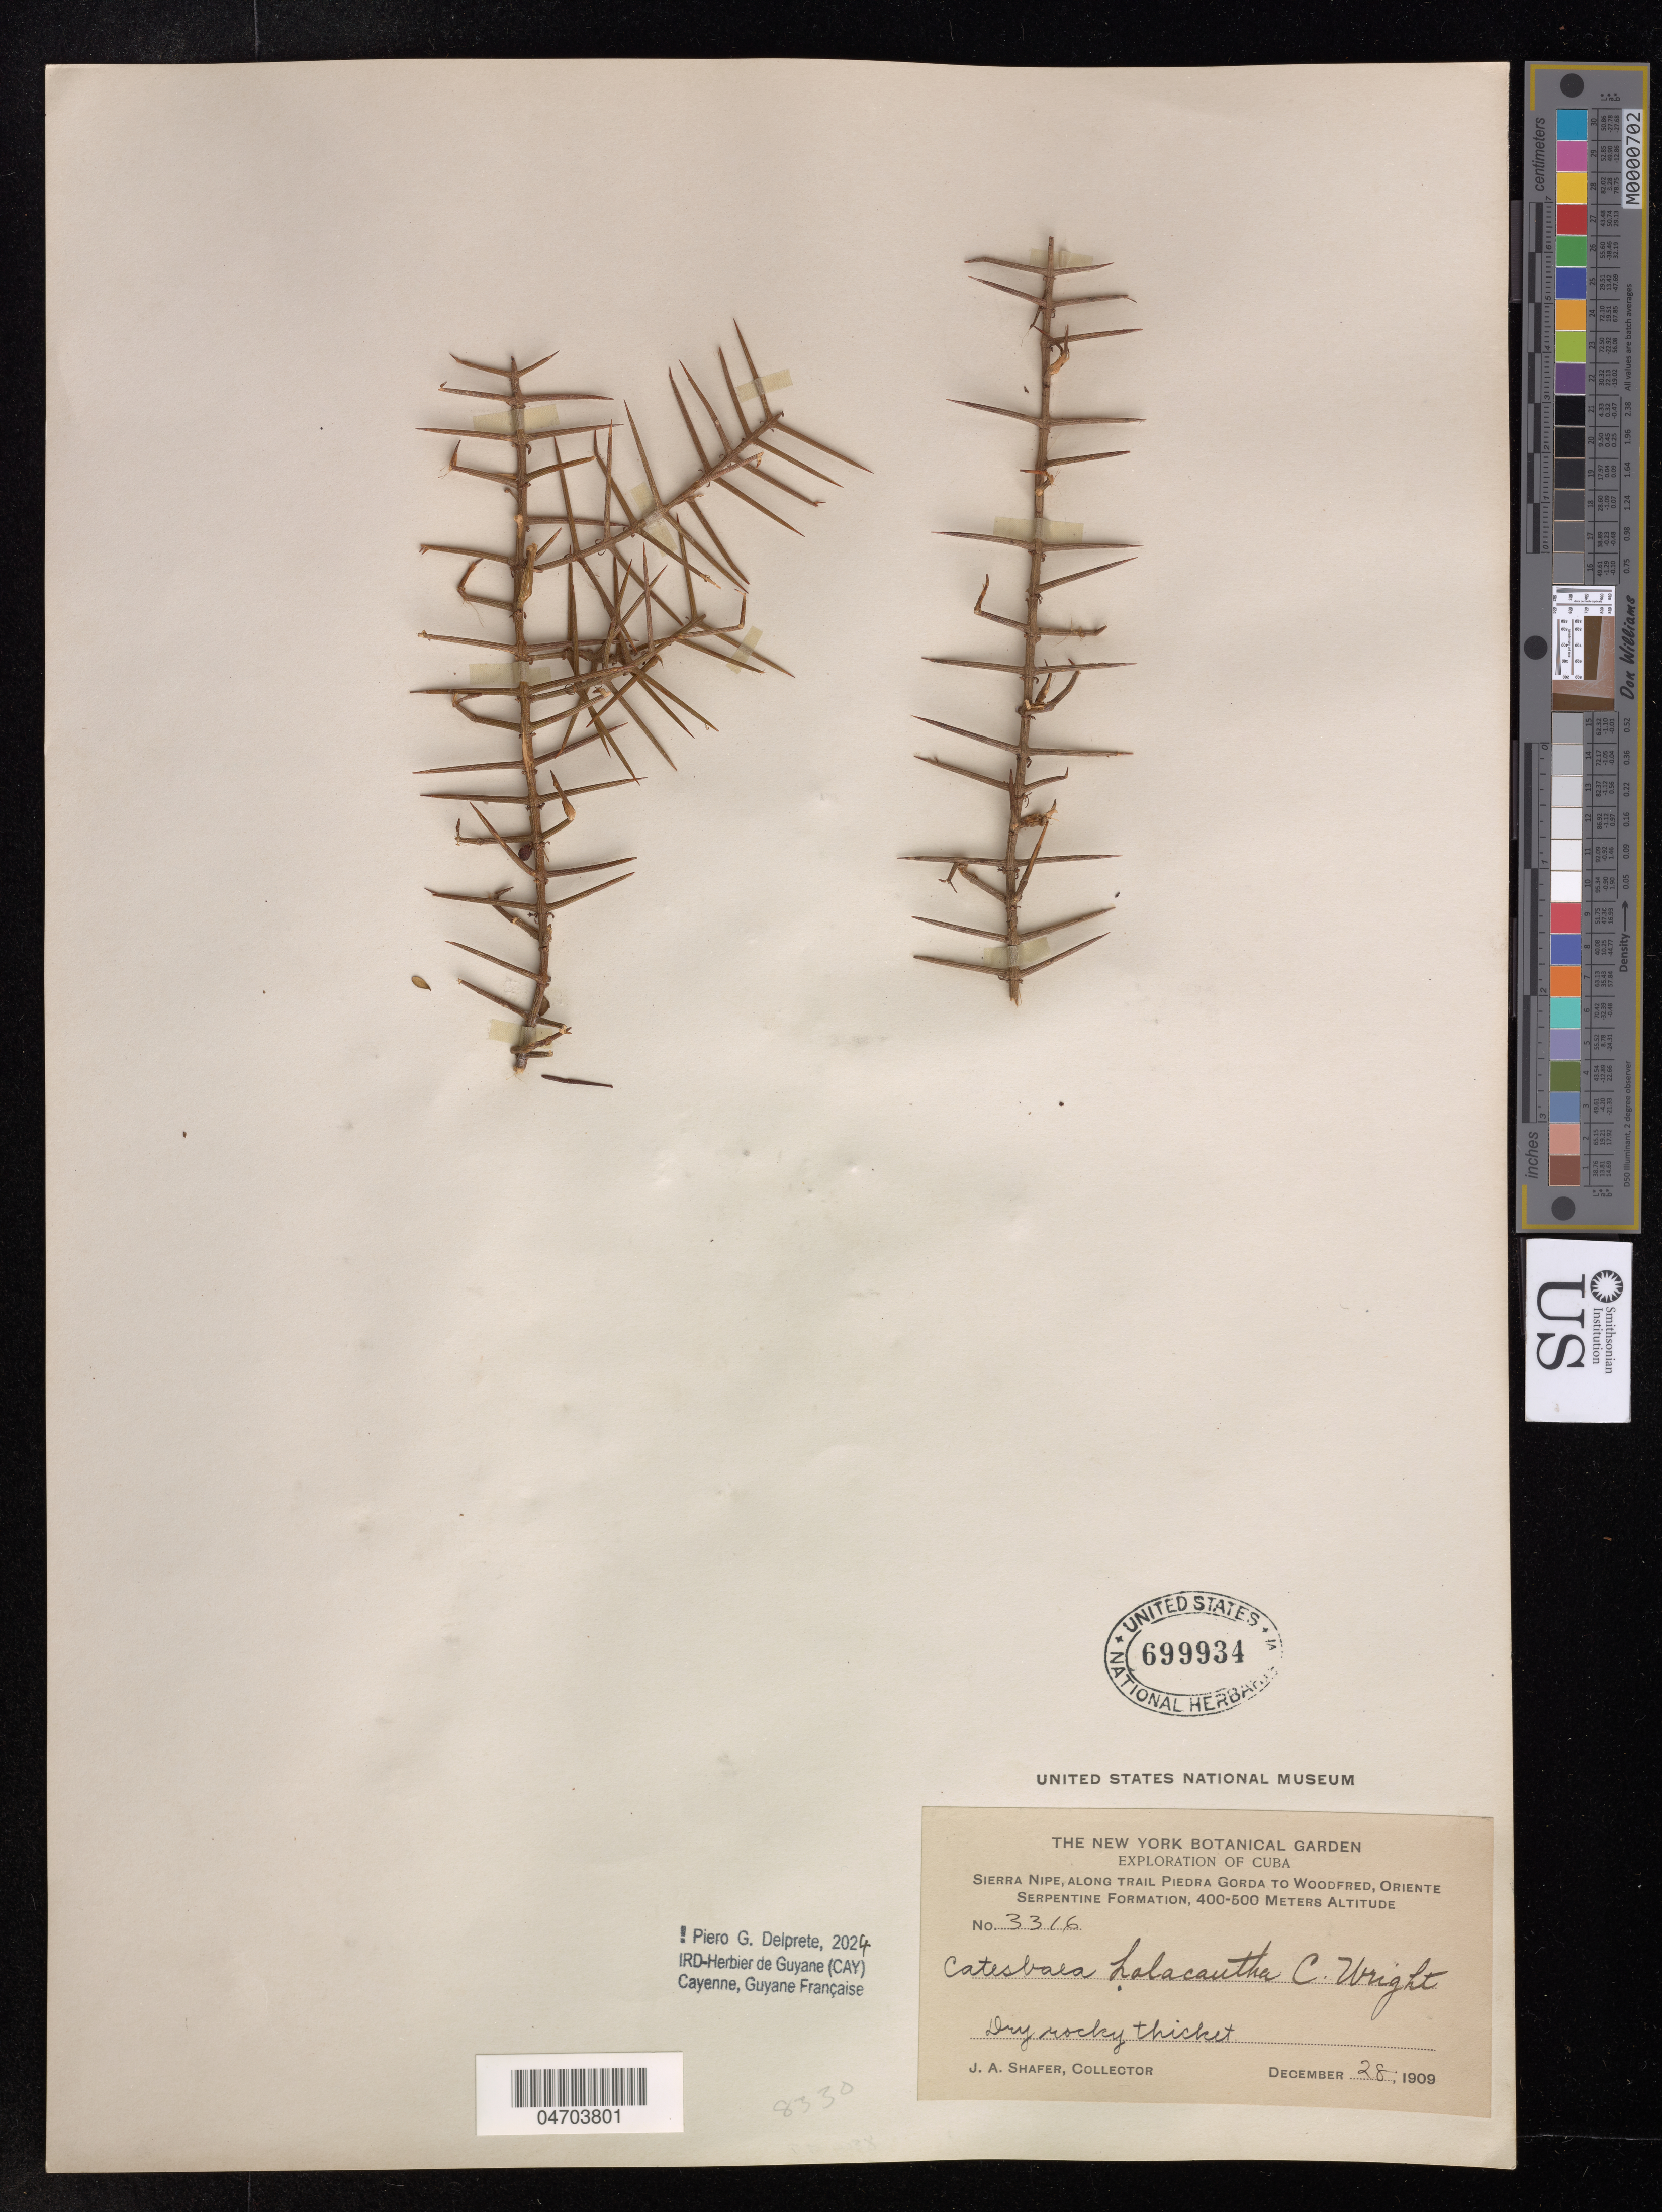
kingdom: Plantae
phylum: Tracheophyta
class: Magnoliopsida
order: Gentianales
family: Rubiaceae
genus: Catesbaea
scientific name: Catesbaea holacantha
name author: Griseb.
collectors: J. A. Shafer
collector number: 3316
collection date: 1909-12-28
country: Cuba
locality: Sierra Nipe, Along trail Piedra Gorda to Woodfred, Oriente Serpentine Formation, Dry rocky thicket.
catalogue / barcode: US 699934